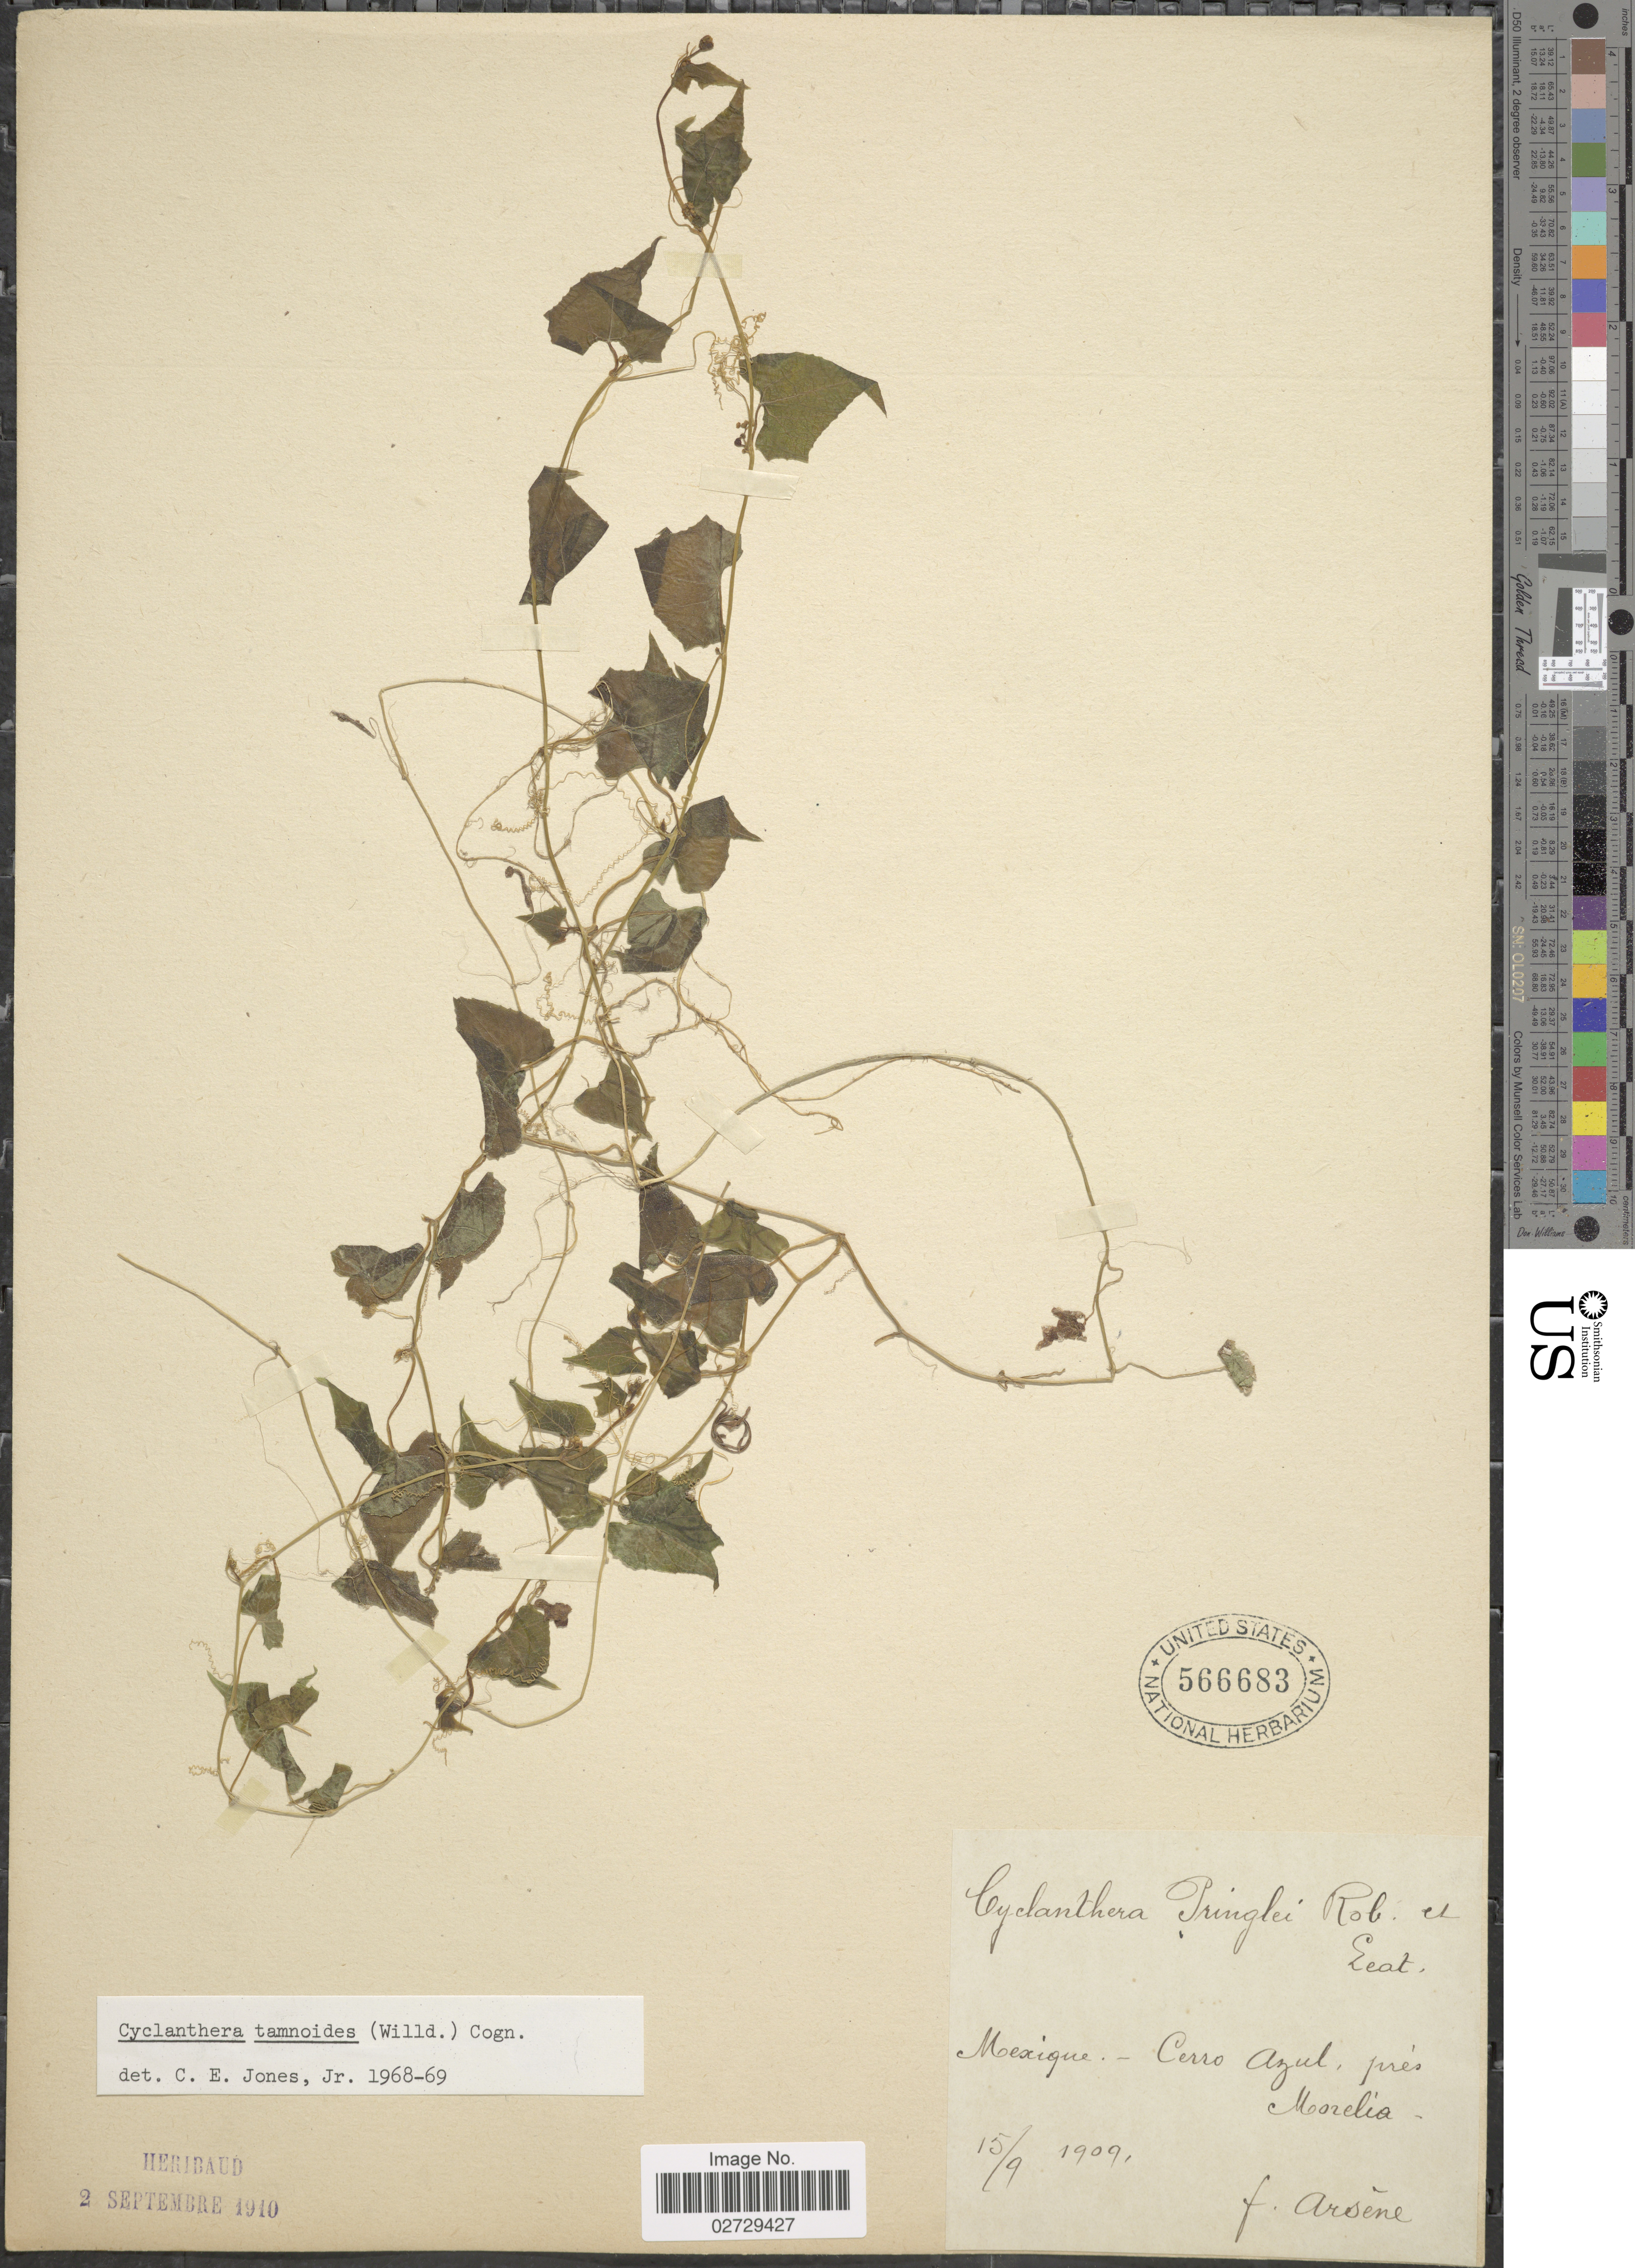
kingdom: Plantae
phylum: Tracheophyta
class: Magnoliopsida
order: Cucurbitales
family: Cucurbitaceae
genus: Cyclanthera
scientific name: Cyclanthera tamnoides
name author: (Willd.) Cogn.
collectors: F. Arsène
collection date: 1909-09-15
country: Mexico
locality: Cerro Azul, pres Morelia.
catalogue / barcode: US 566683